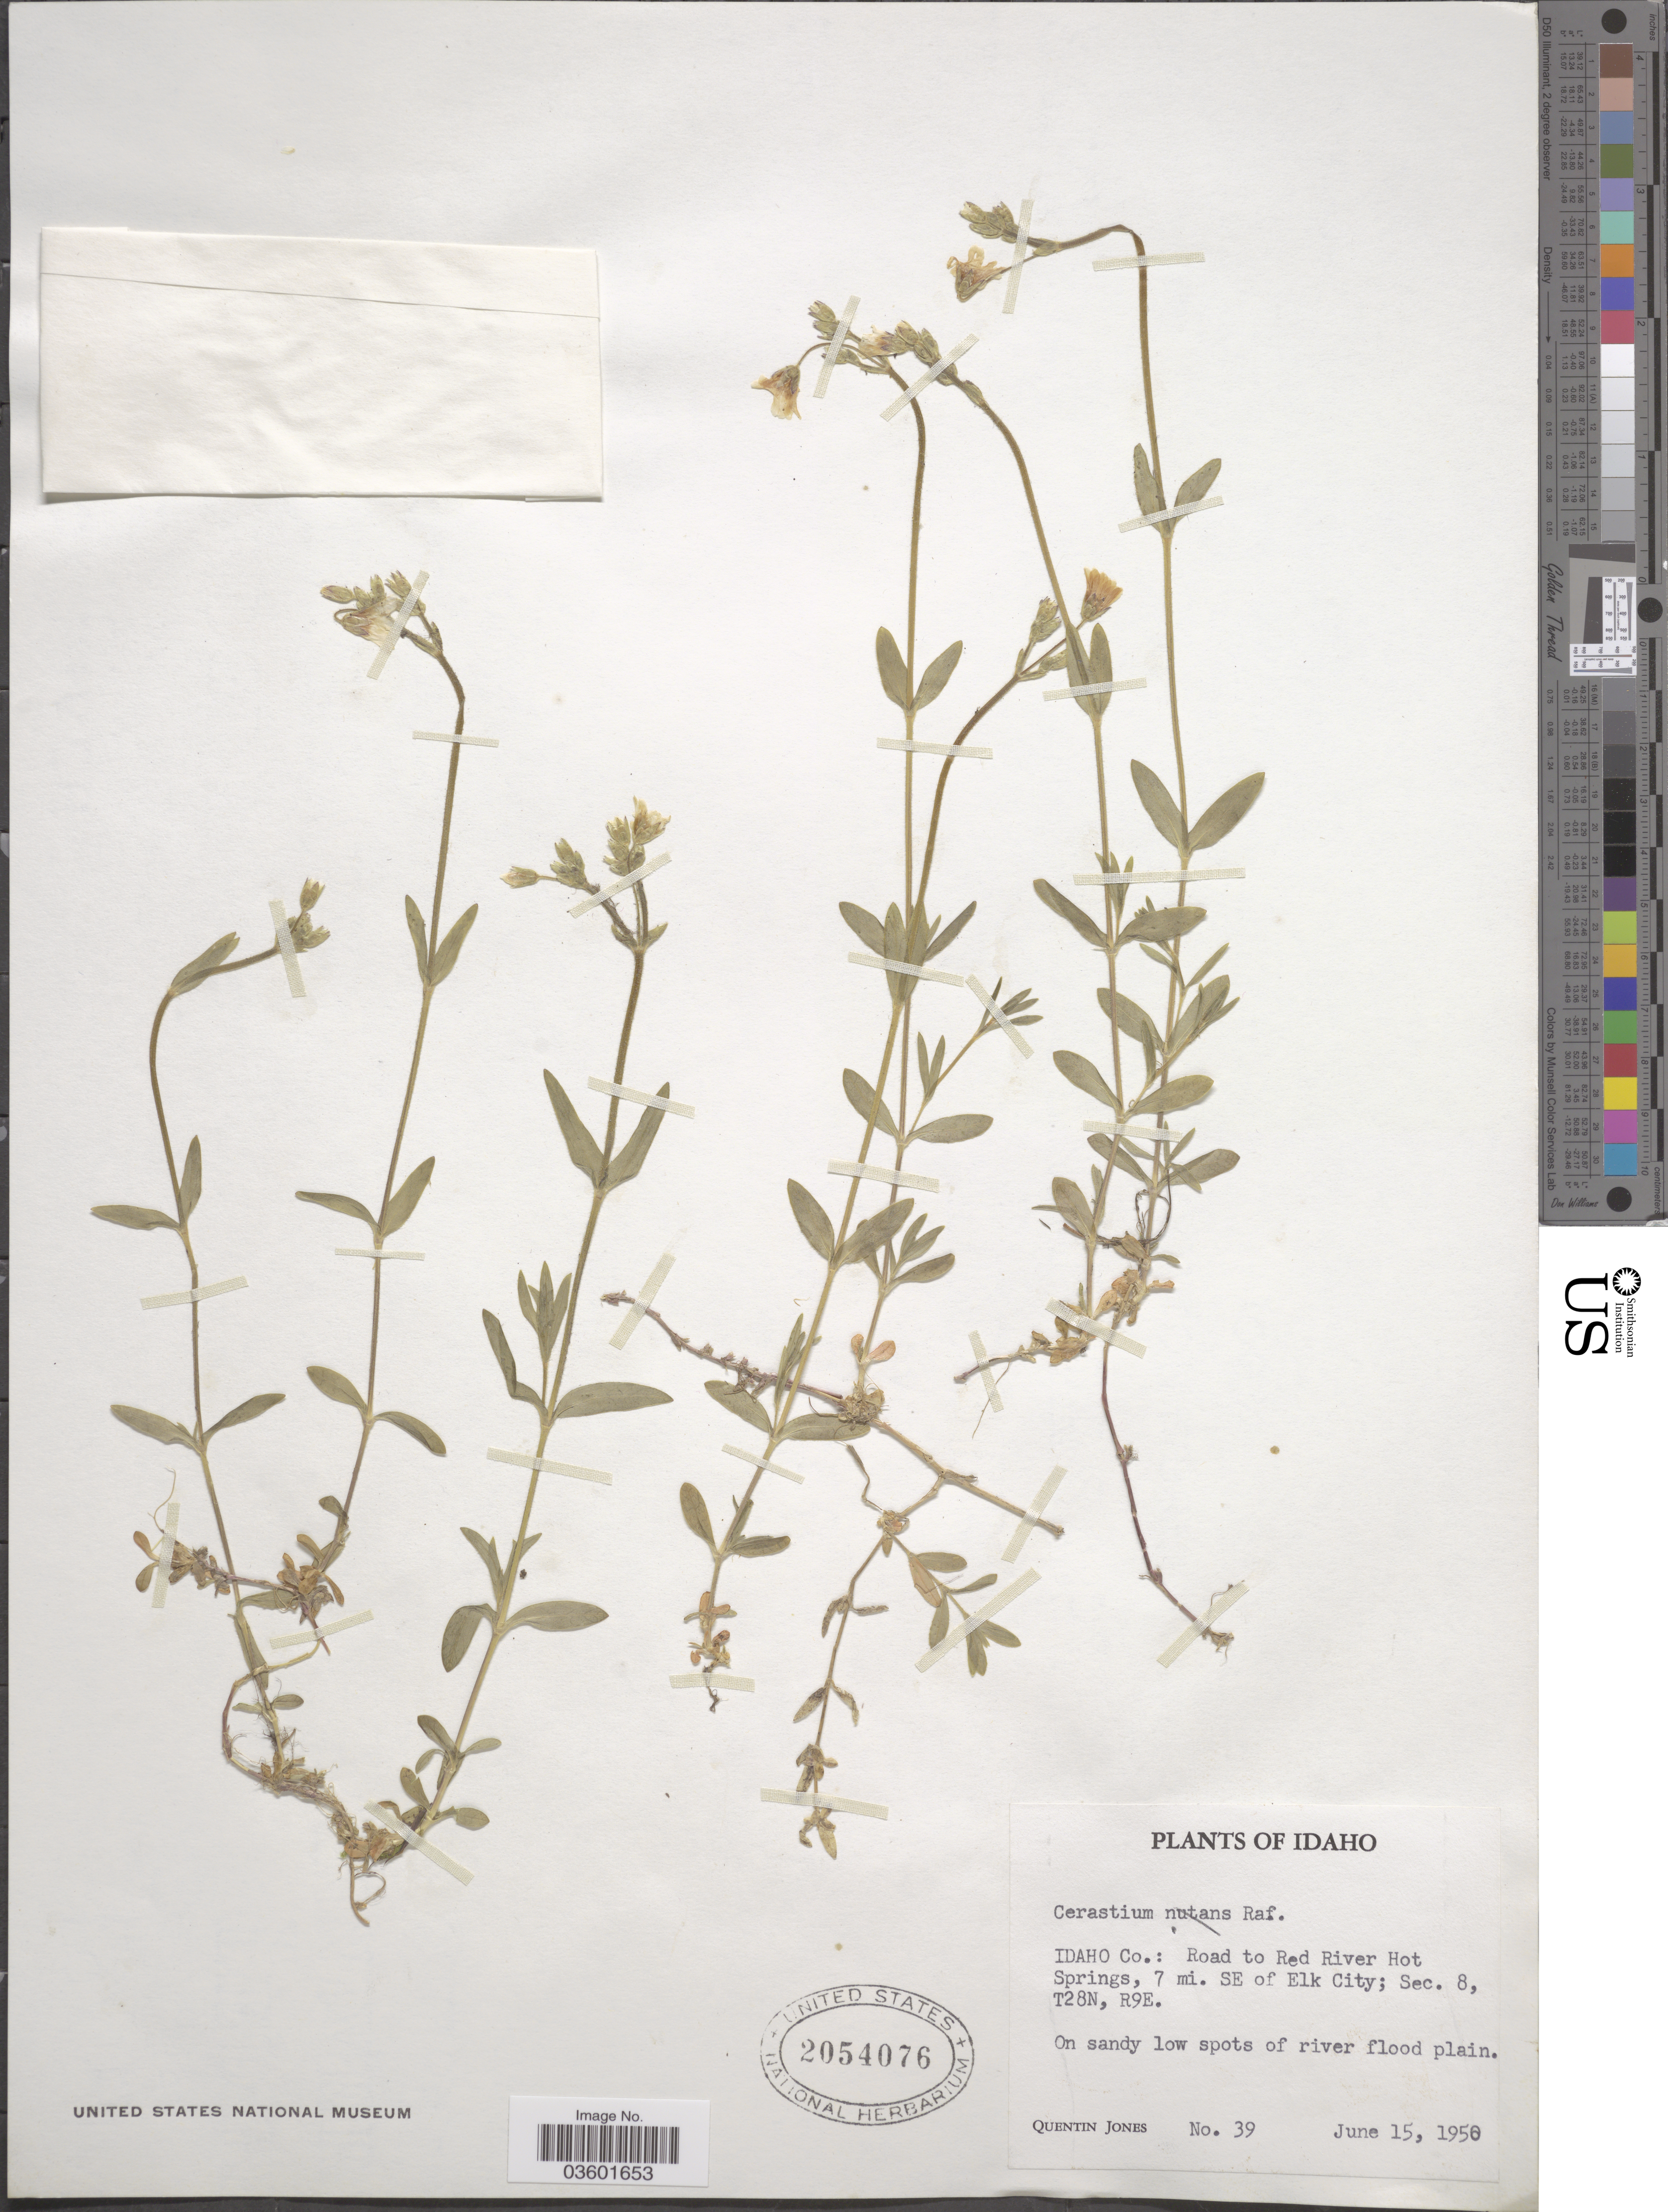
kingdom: Plantae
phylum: Tracheophyta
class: Magnoliopsida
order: Caryophyllales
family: Caryophyllaceae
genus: Cerastium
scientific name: Cerastium leibergii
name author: Rydb.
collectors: Q. Jones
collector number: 39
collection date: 1950-06-15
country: United States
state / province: Idaho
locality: Idaho Co.: Road to Red River Hot Springs, 7 mi. SE of Elk City; Sec. 8, T28N, R9E.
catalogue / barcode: US 2054076